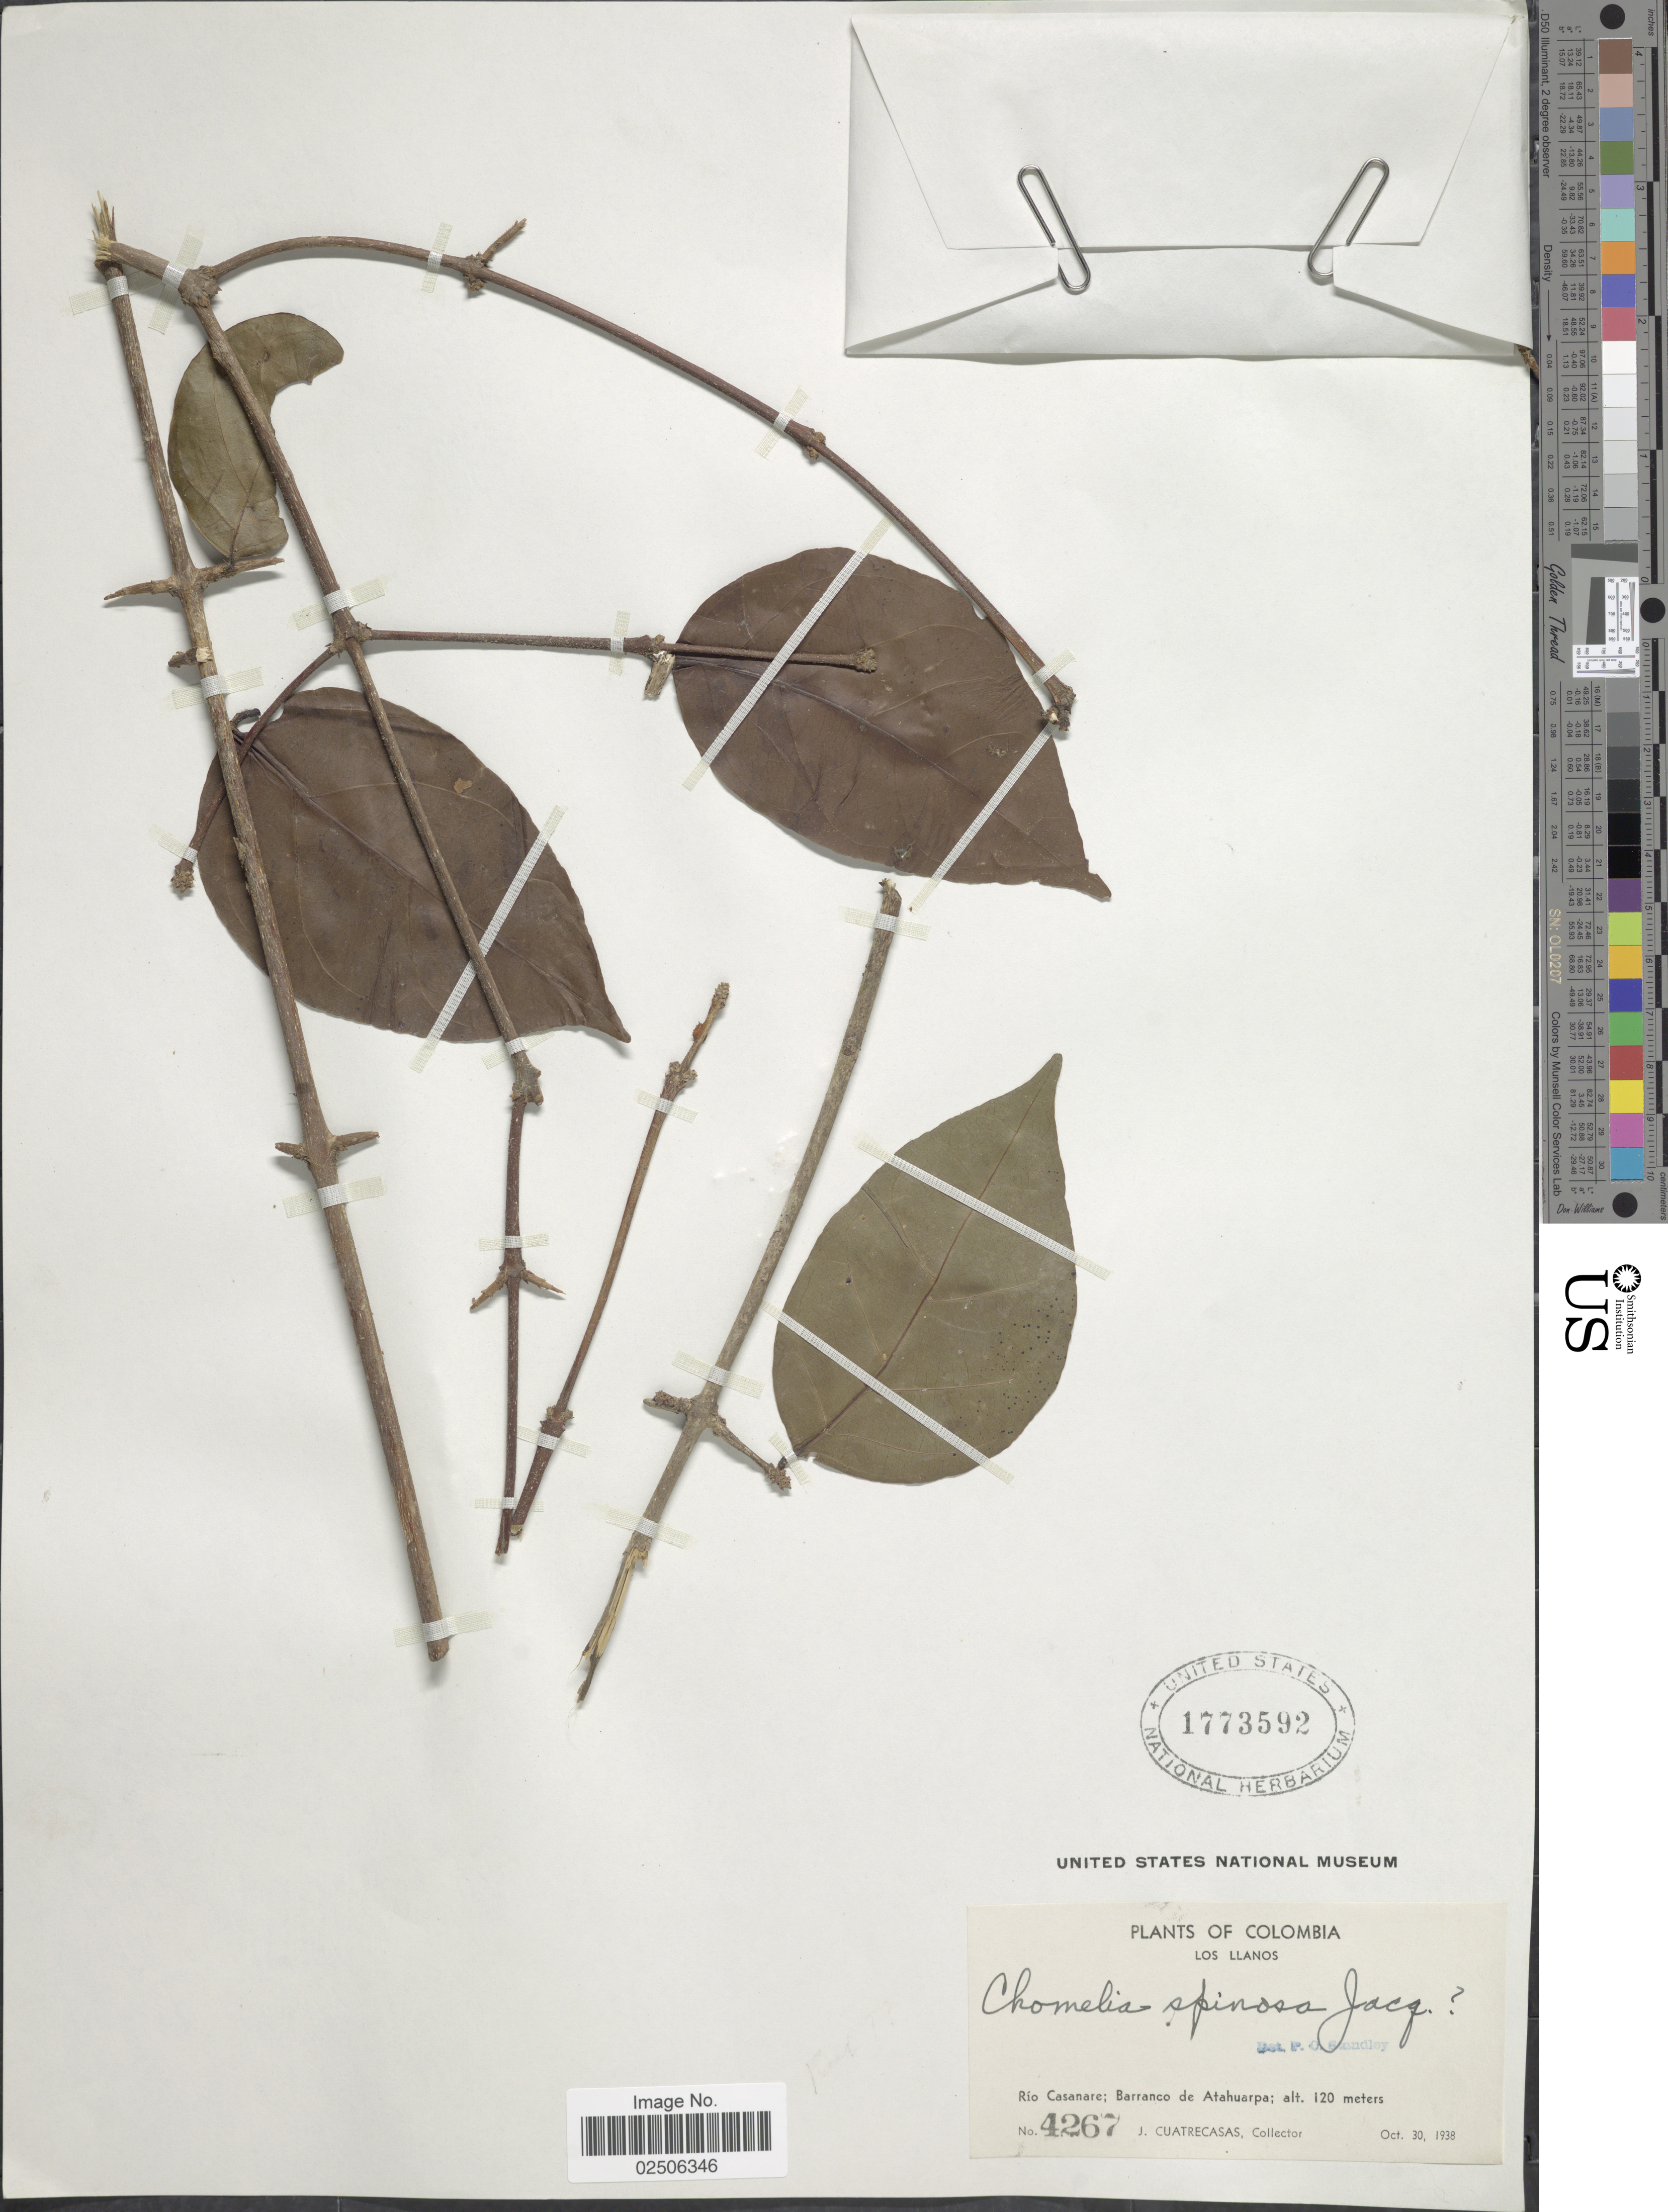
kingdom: Plantae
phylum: Tracheophyta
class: Magnoliopsida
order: Gentianales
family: Rubiaceae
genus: Chomelia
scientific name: Chomelia spinosa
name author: Jacq.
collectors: J. Cuatrecasas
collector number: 4267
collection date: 1938-11-30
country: Colombia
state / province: Casanare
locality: Los Llanos, Rio Casanare; Barranco de Atahuarpa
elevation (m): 120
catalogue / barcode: US 1773592